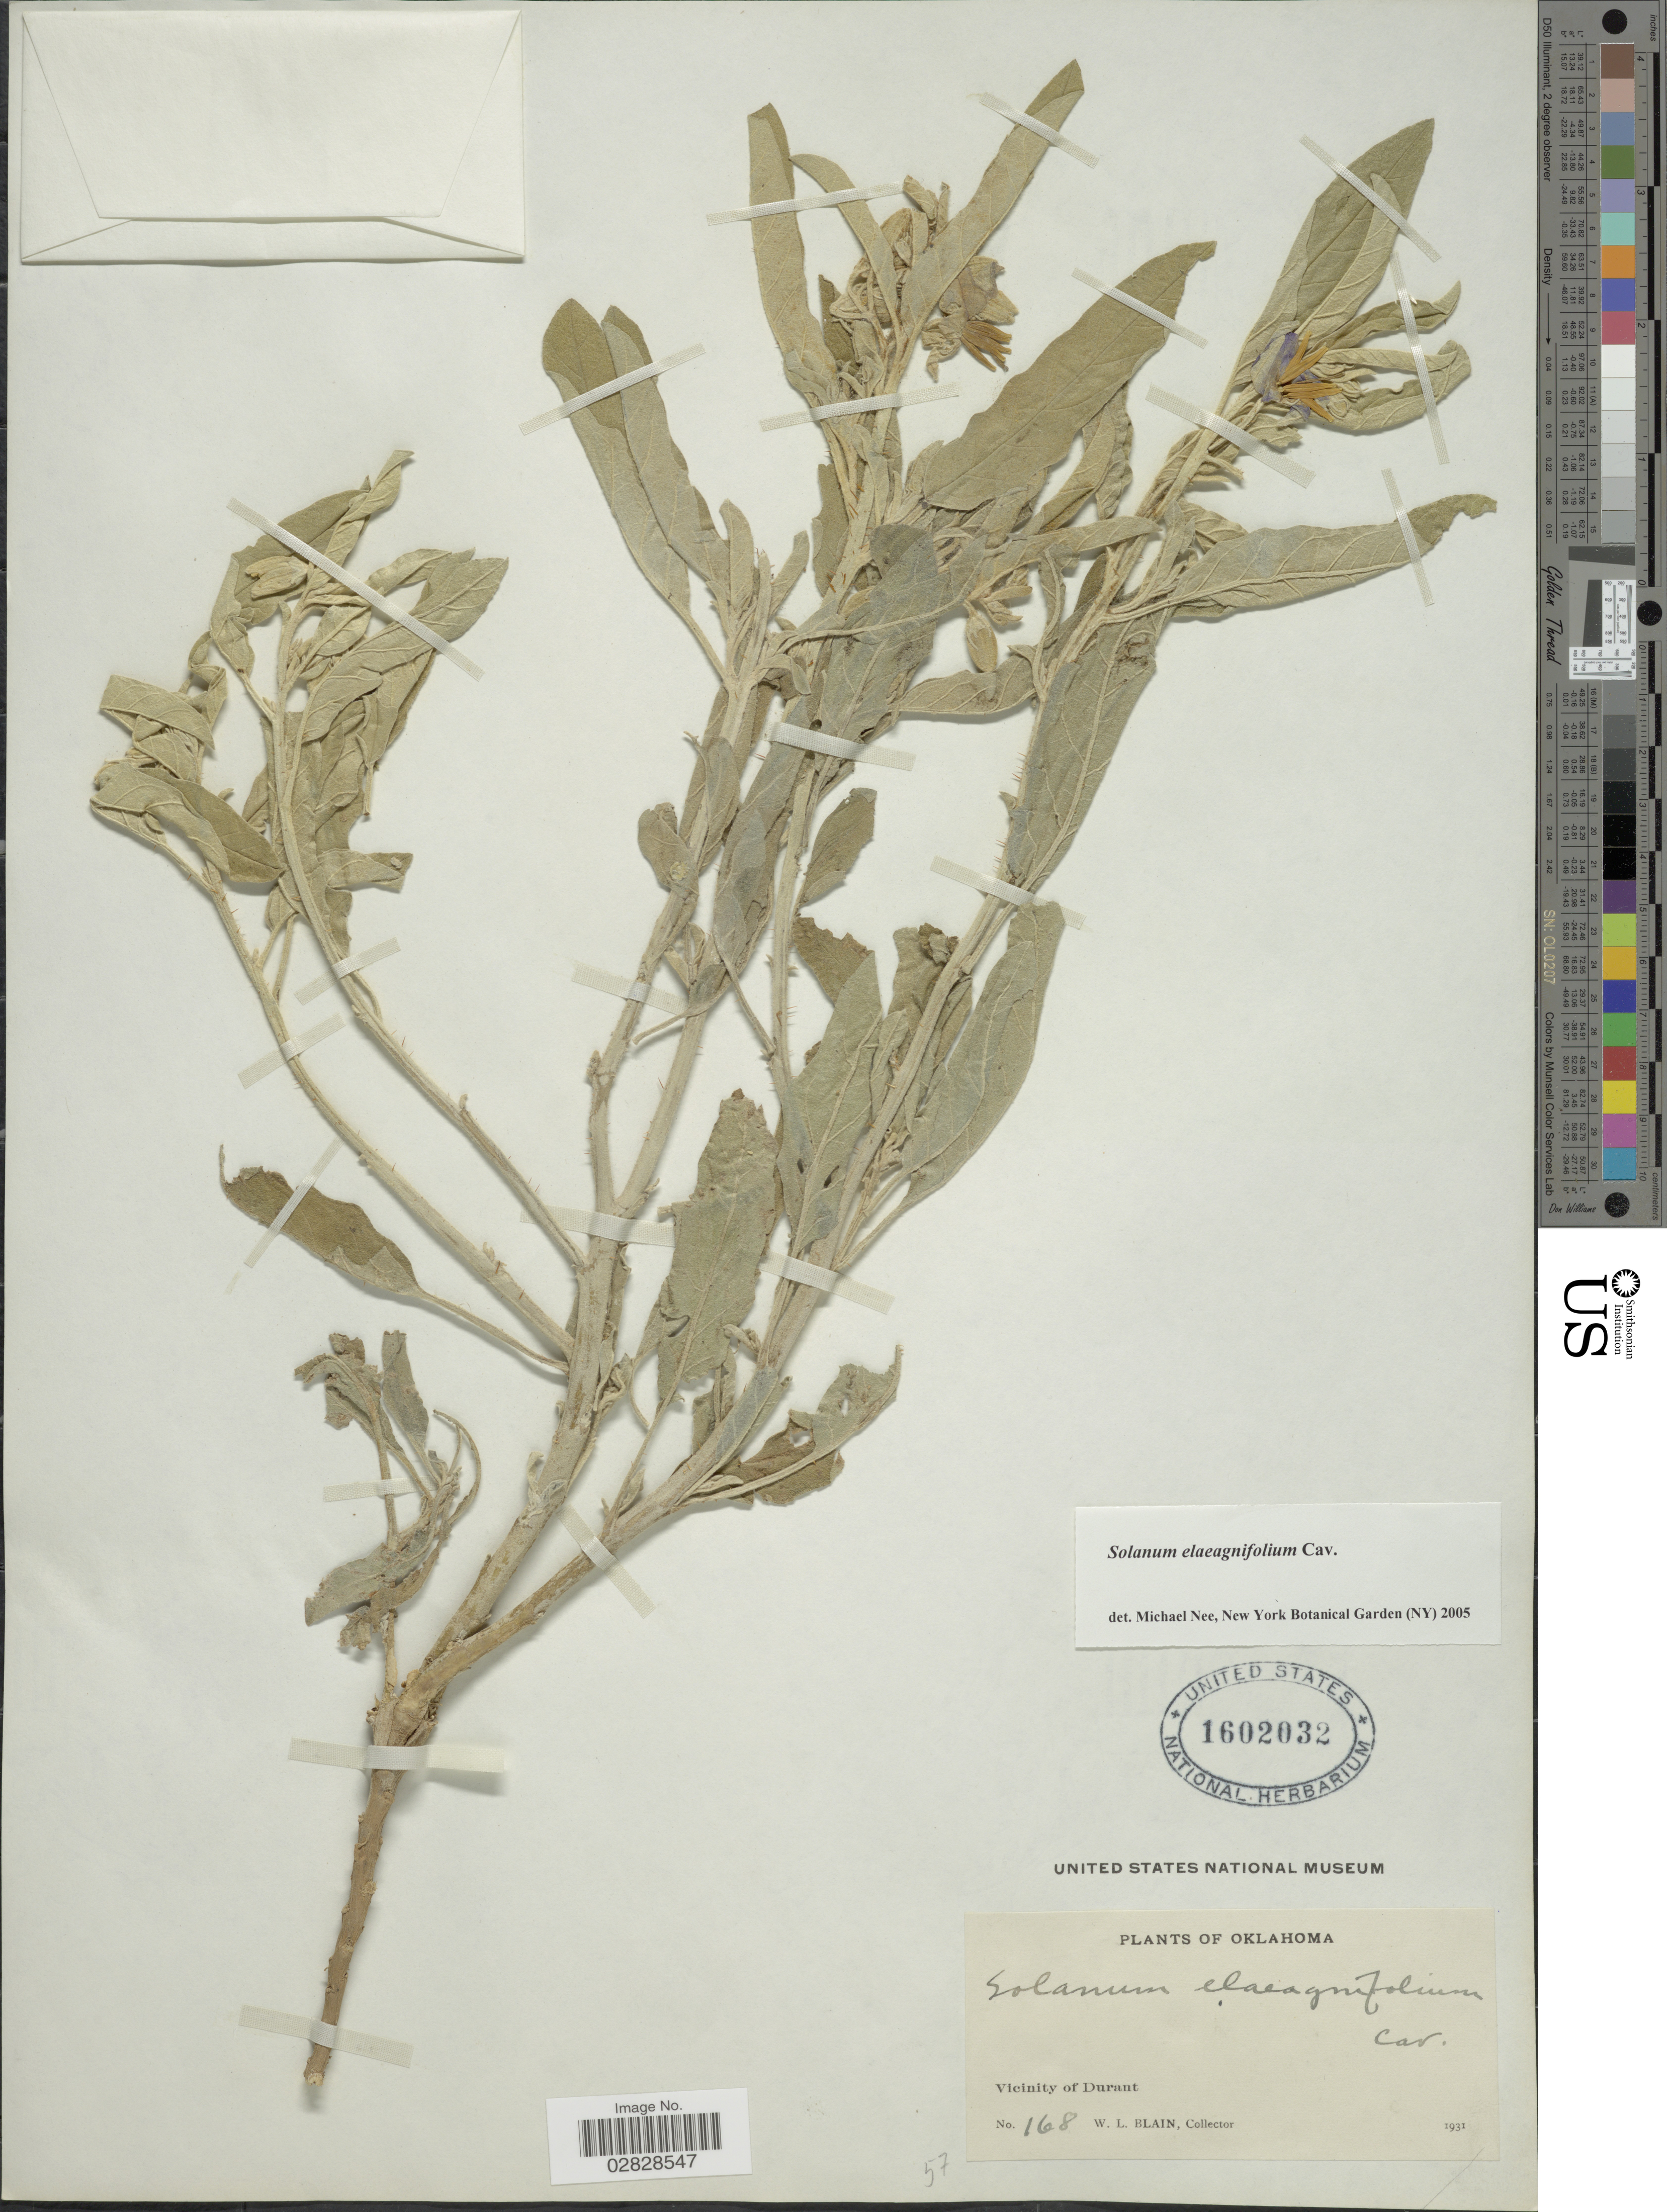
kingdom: Plantae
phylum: Tracheophyta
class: Magnoliopsida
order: Solanales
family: Solanaceae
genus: Solanum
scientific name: Solanum elaeagnifolium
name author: Cav.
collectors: W. Blain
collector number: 168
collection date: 1931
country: United States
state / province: Oklahoma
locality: Vicinity of Durant.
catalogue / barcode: US 1602032